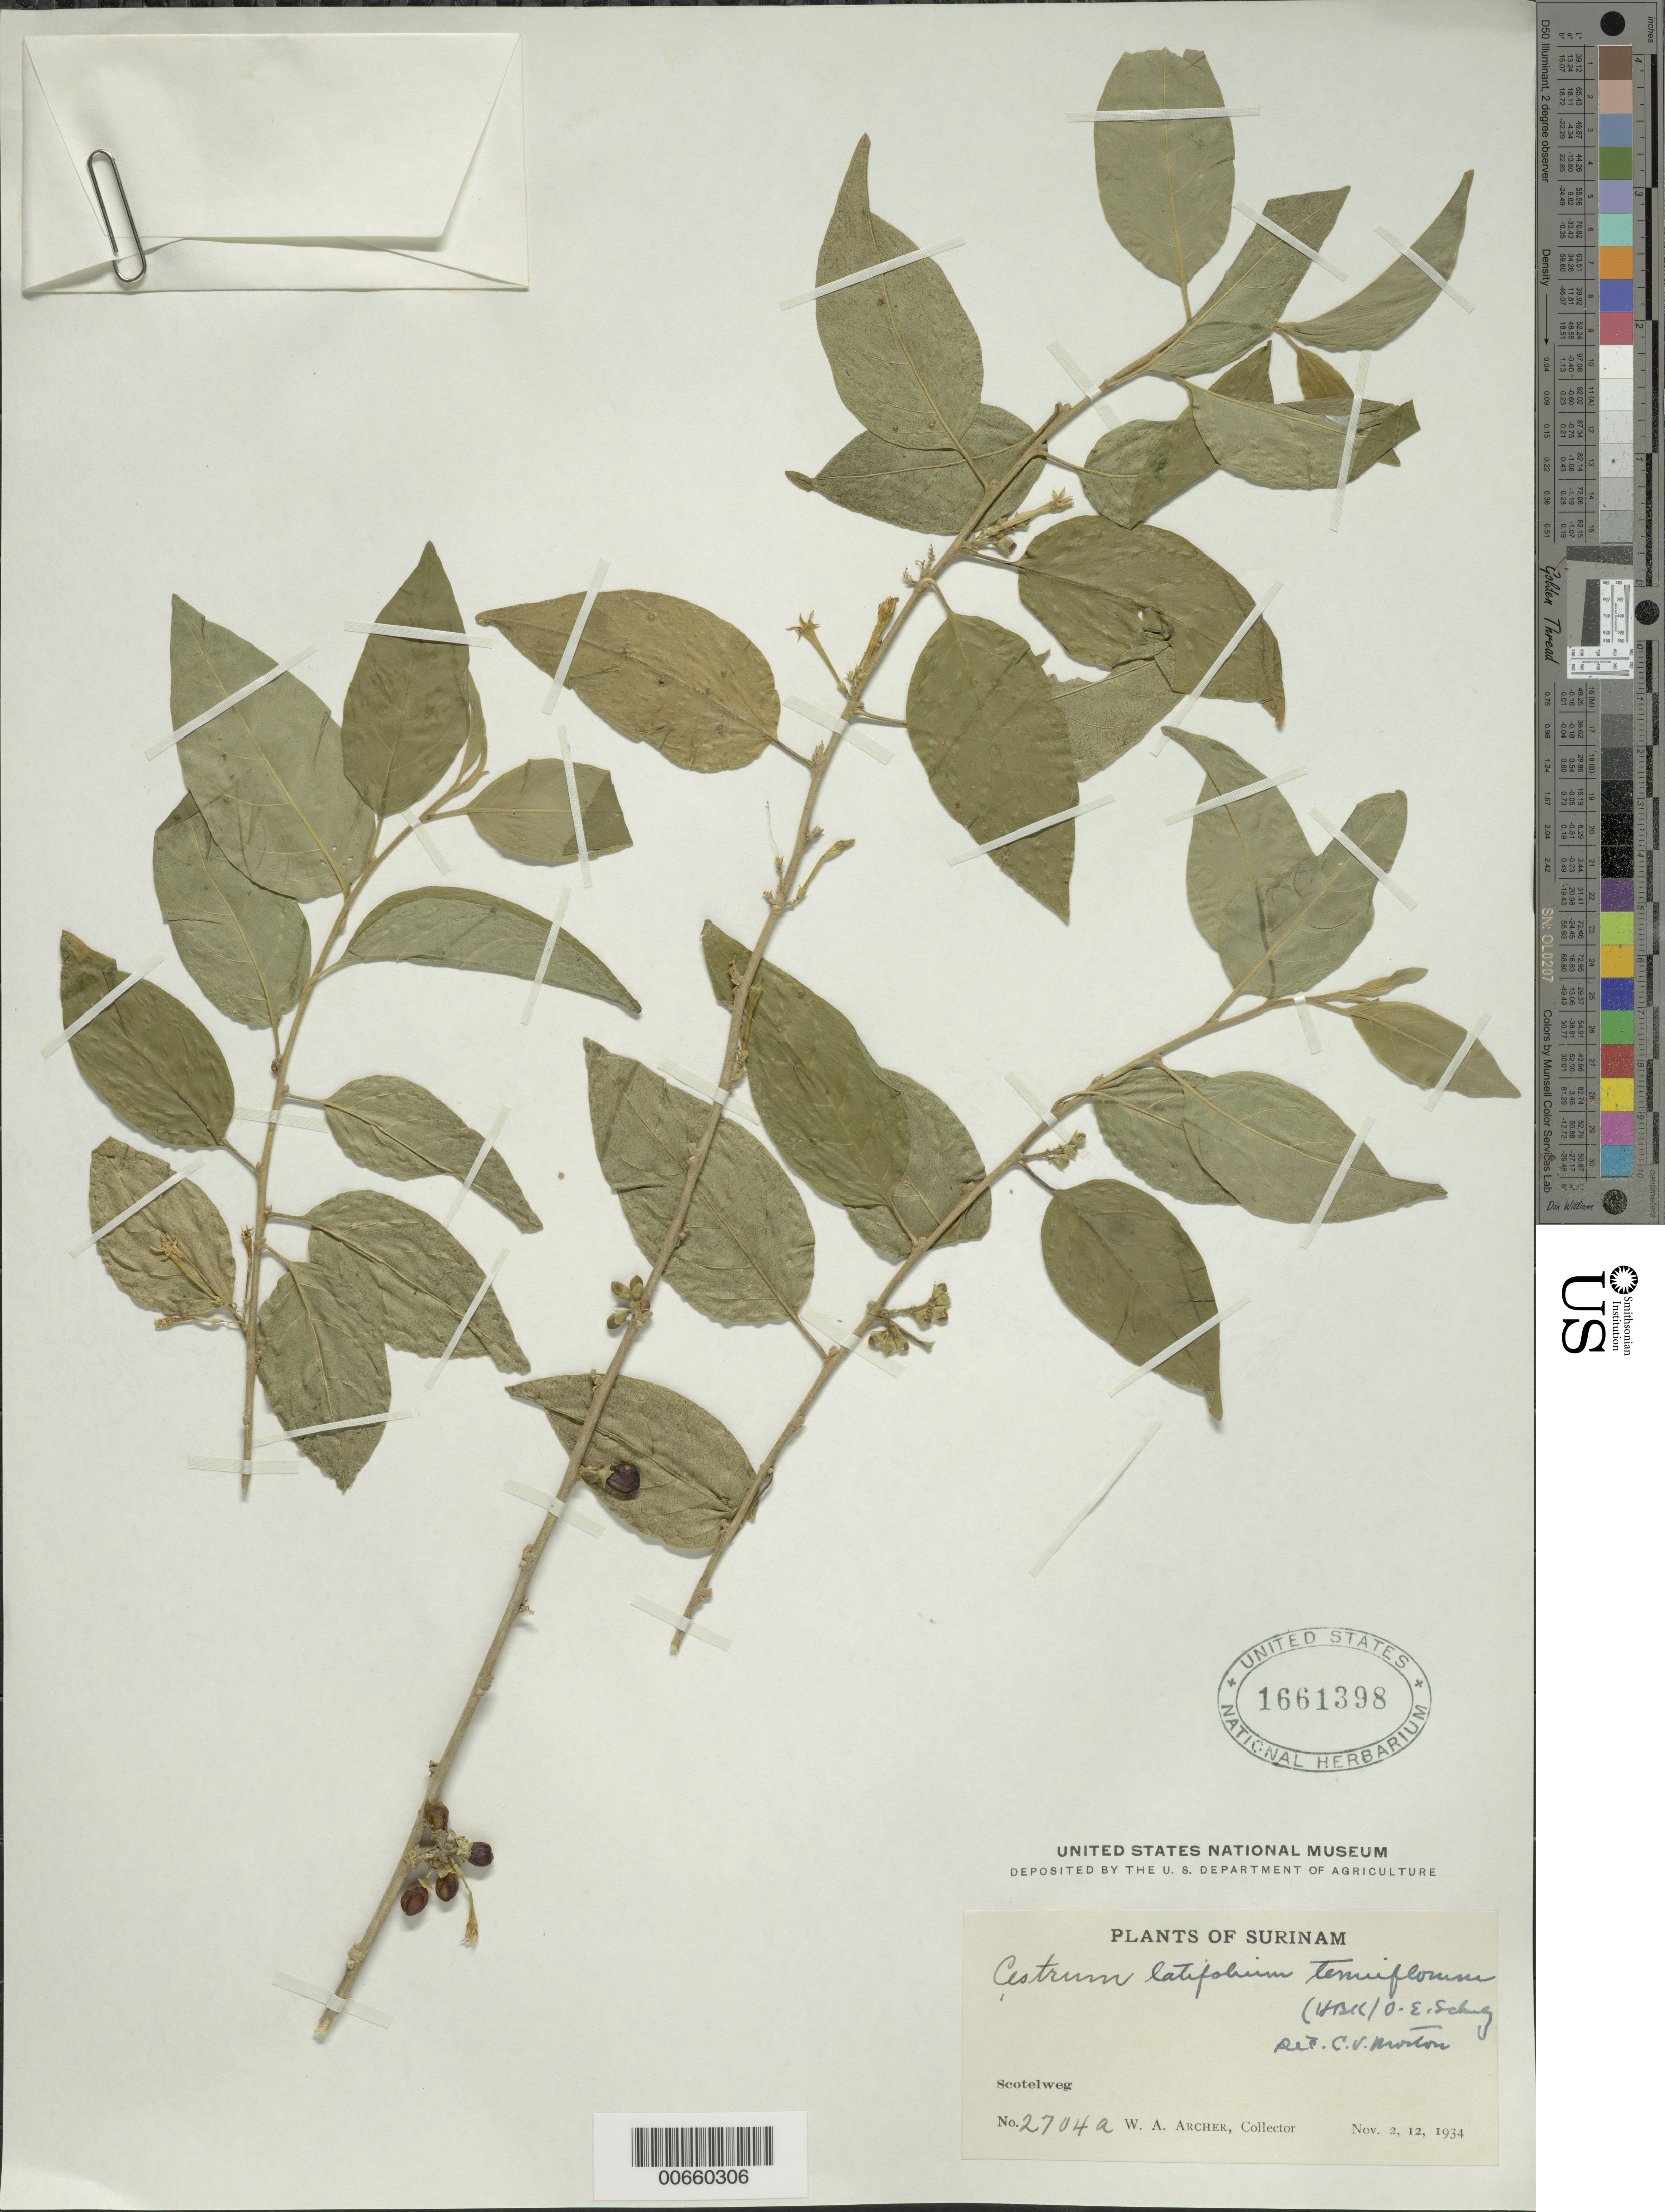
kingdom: Plantae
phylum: Tracheophyta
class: Magnoliopsida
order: Solanales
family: Solanaceae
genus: Cestrum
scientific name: Cestrum latifolium var. tenuiflorum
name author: (Kunth) O.E. Schulz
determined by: Morton, C. V.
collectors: W. A. Archer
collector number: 2704 a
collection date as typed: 2-Nov-34 or 12-Nov-34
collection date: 1934-11-02 or 1934-11-12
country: Suriname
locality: Scotelweg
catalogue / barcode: US 1661398